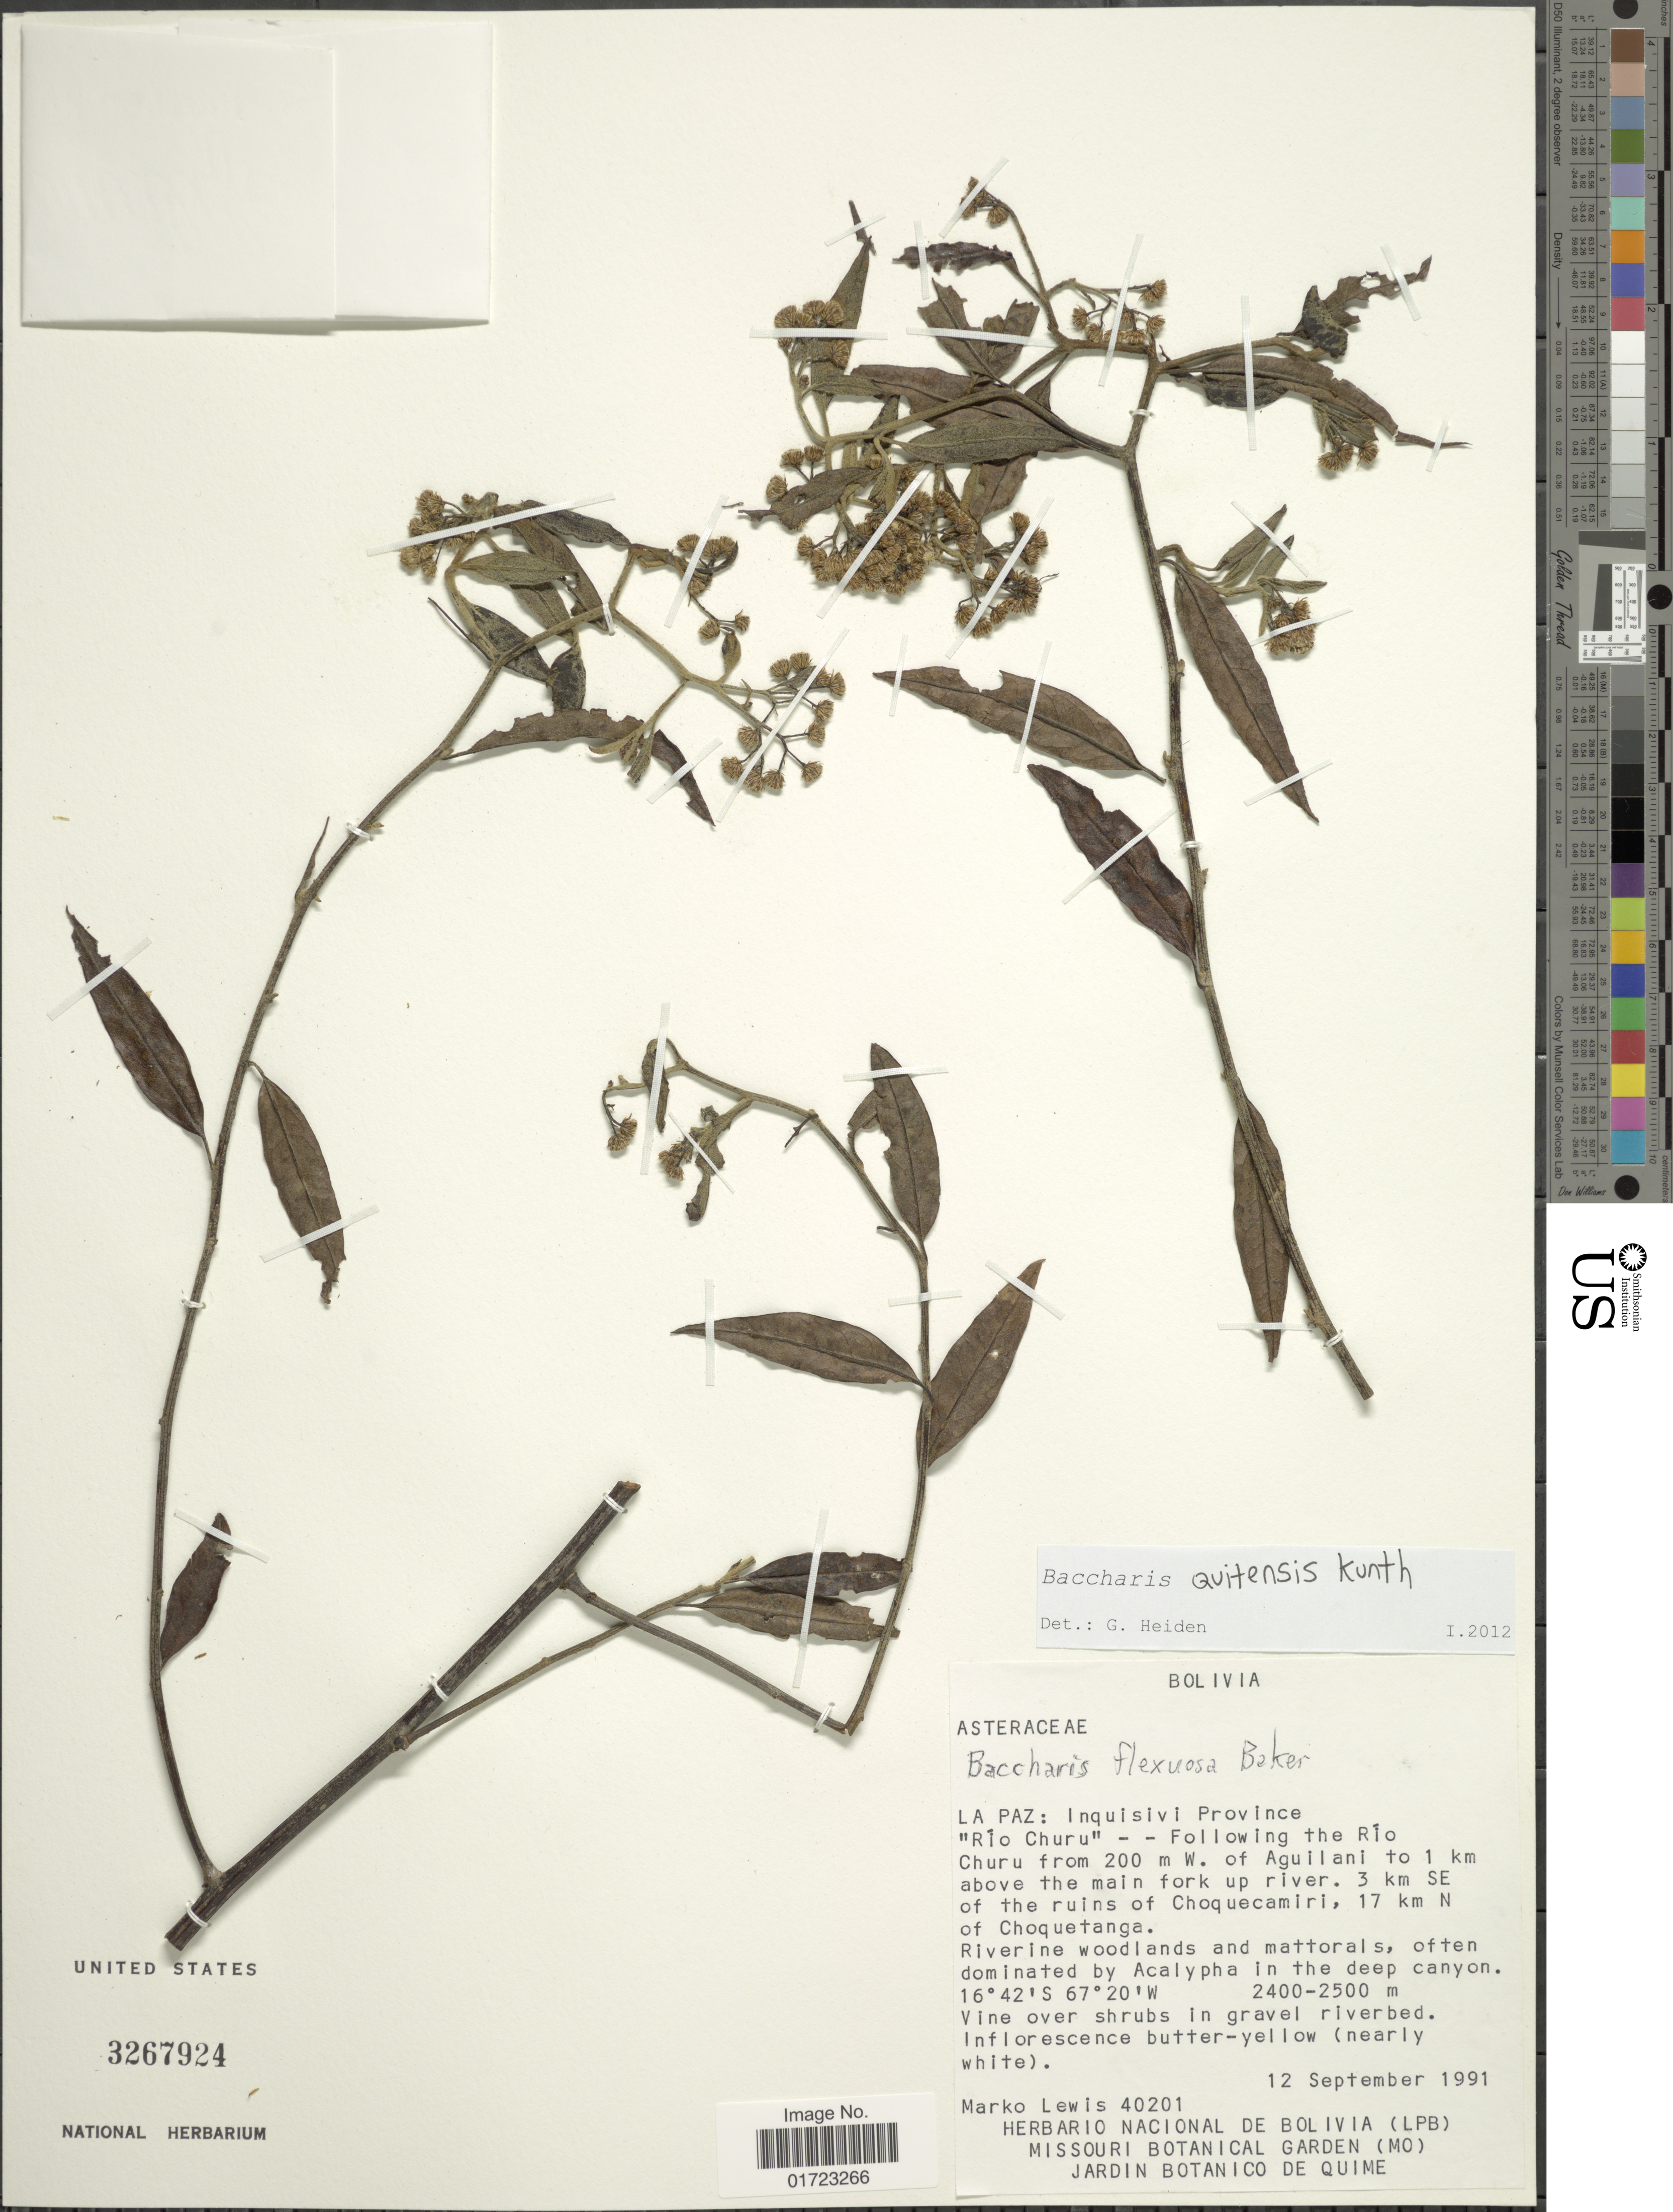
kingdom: Plantae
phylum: Tracheophyta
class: Magnoliopsida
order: Asterales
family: Asteraceae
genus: Baccharis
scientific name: Baccharis quitensis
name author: Kunth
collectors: M. A. Lewis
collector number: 40201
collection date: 1991-09-12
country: Bolivia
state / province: La Paz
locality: La Paz: Inquisivi Province "Rio Chur" - - Following the Rio Churu from 200 m W. of Aguilani to 1 km above the main fork up river. 3 km SE of the ruins of Choquecamiri, 17 km N of Choquetanga.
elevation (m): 2400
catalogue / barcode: US 3267924